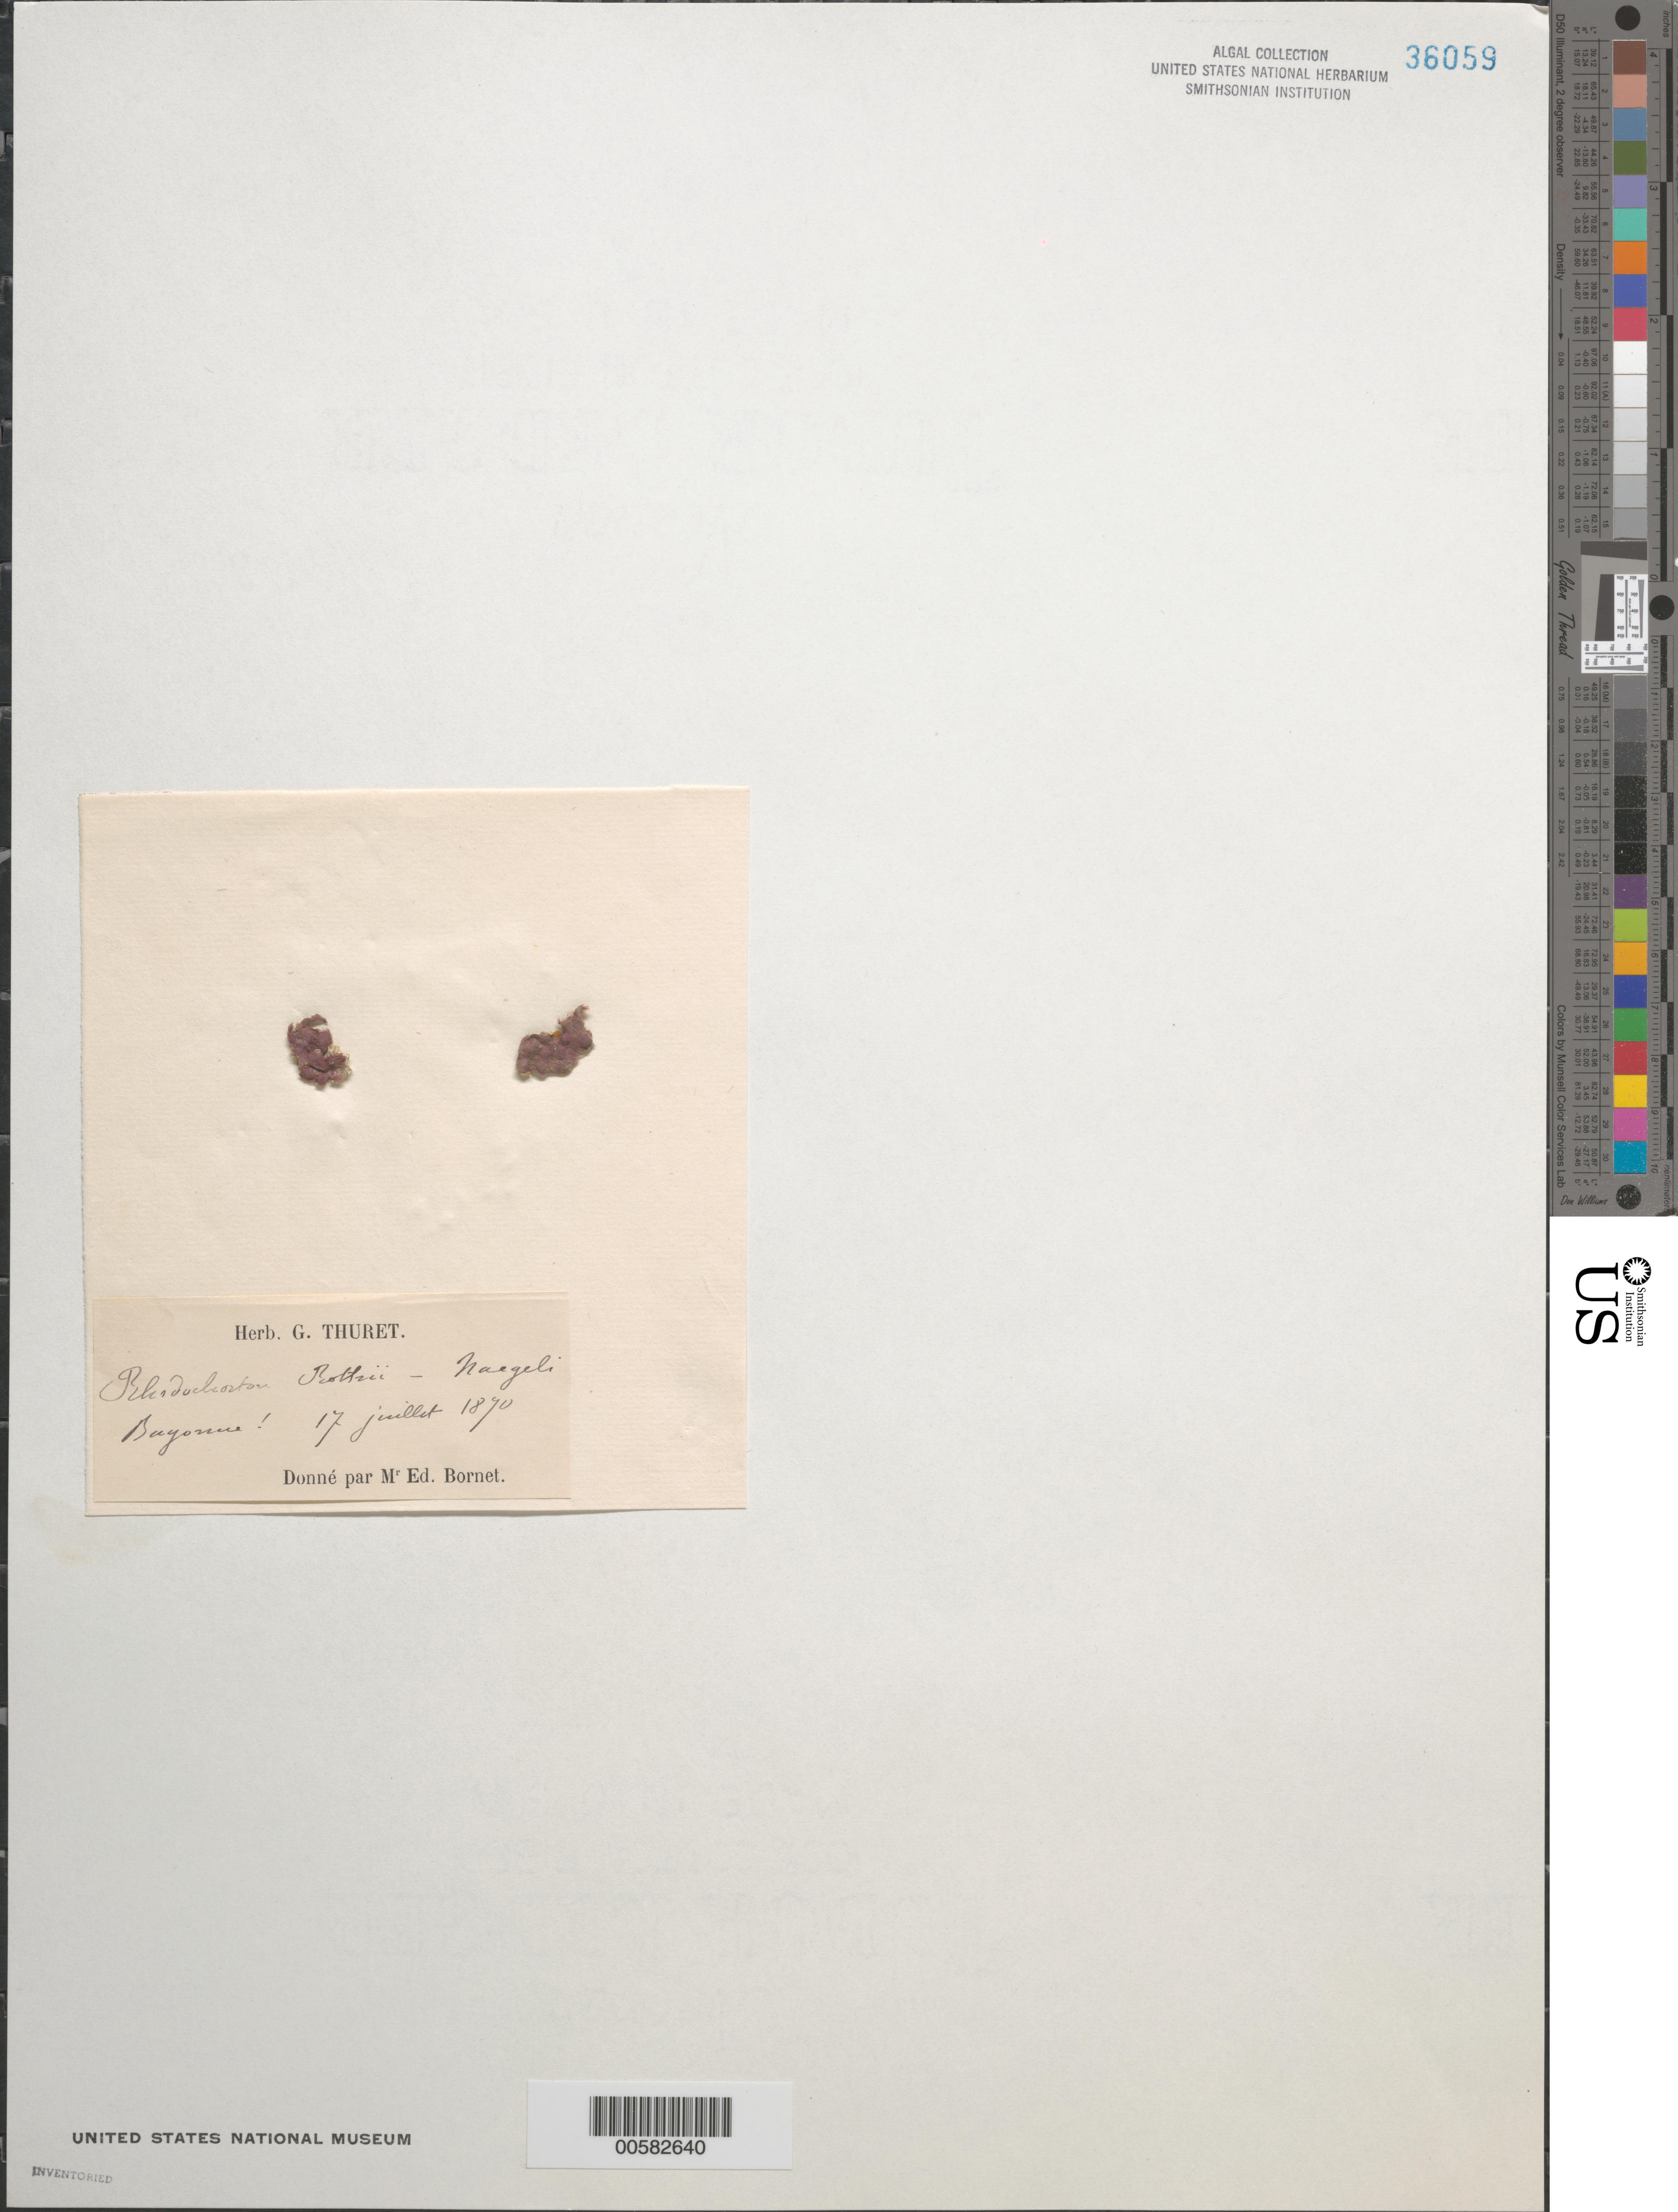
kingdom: Plantae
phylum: Rhodophyta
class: Florideophyceae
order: Acrochaetiales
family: Rhodochortonaceae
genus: Rhodochorton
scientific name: Rhodochorton purpureum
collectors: Thuret, G. (herbarium)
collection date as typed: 17 Jul 1890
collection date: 1890-07-17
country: France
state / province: Nouvelle-Aquitaine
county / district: Pyrénées-Atlantiques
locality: Bayonne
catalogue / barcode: US 36059